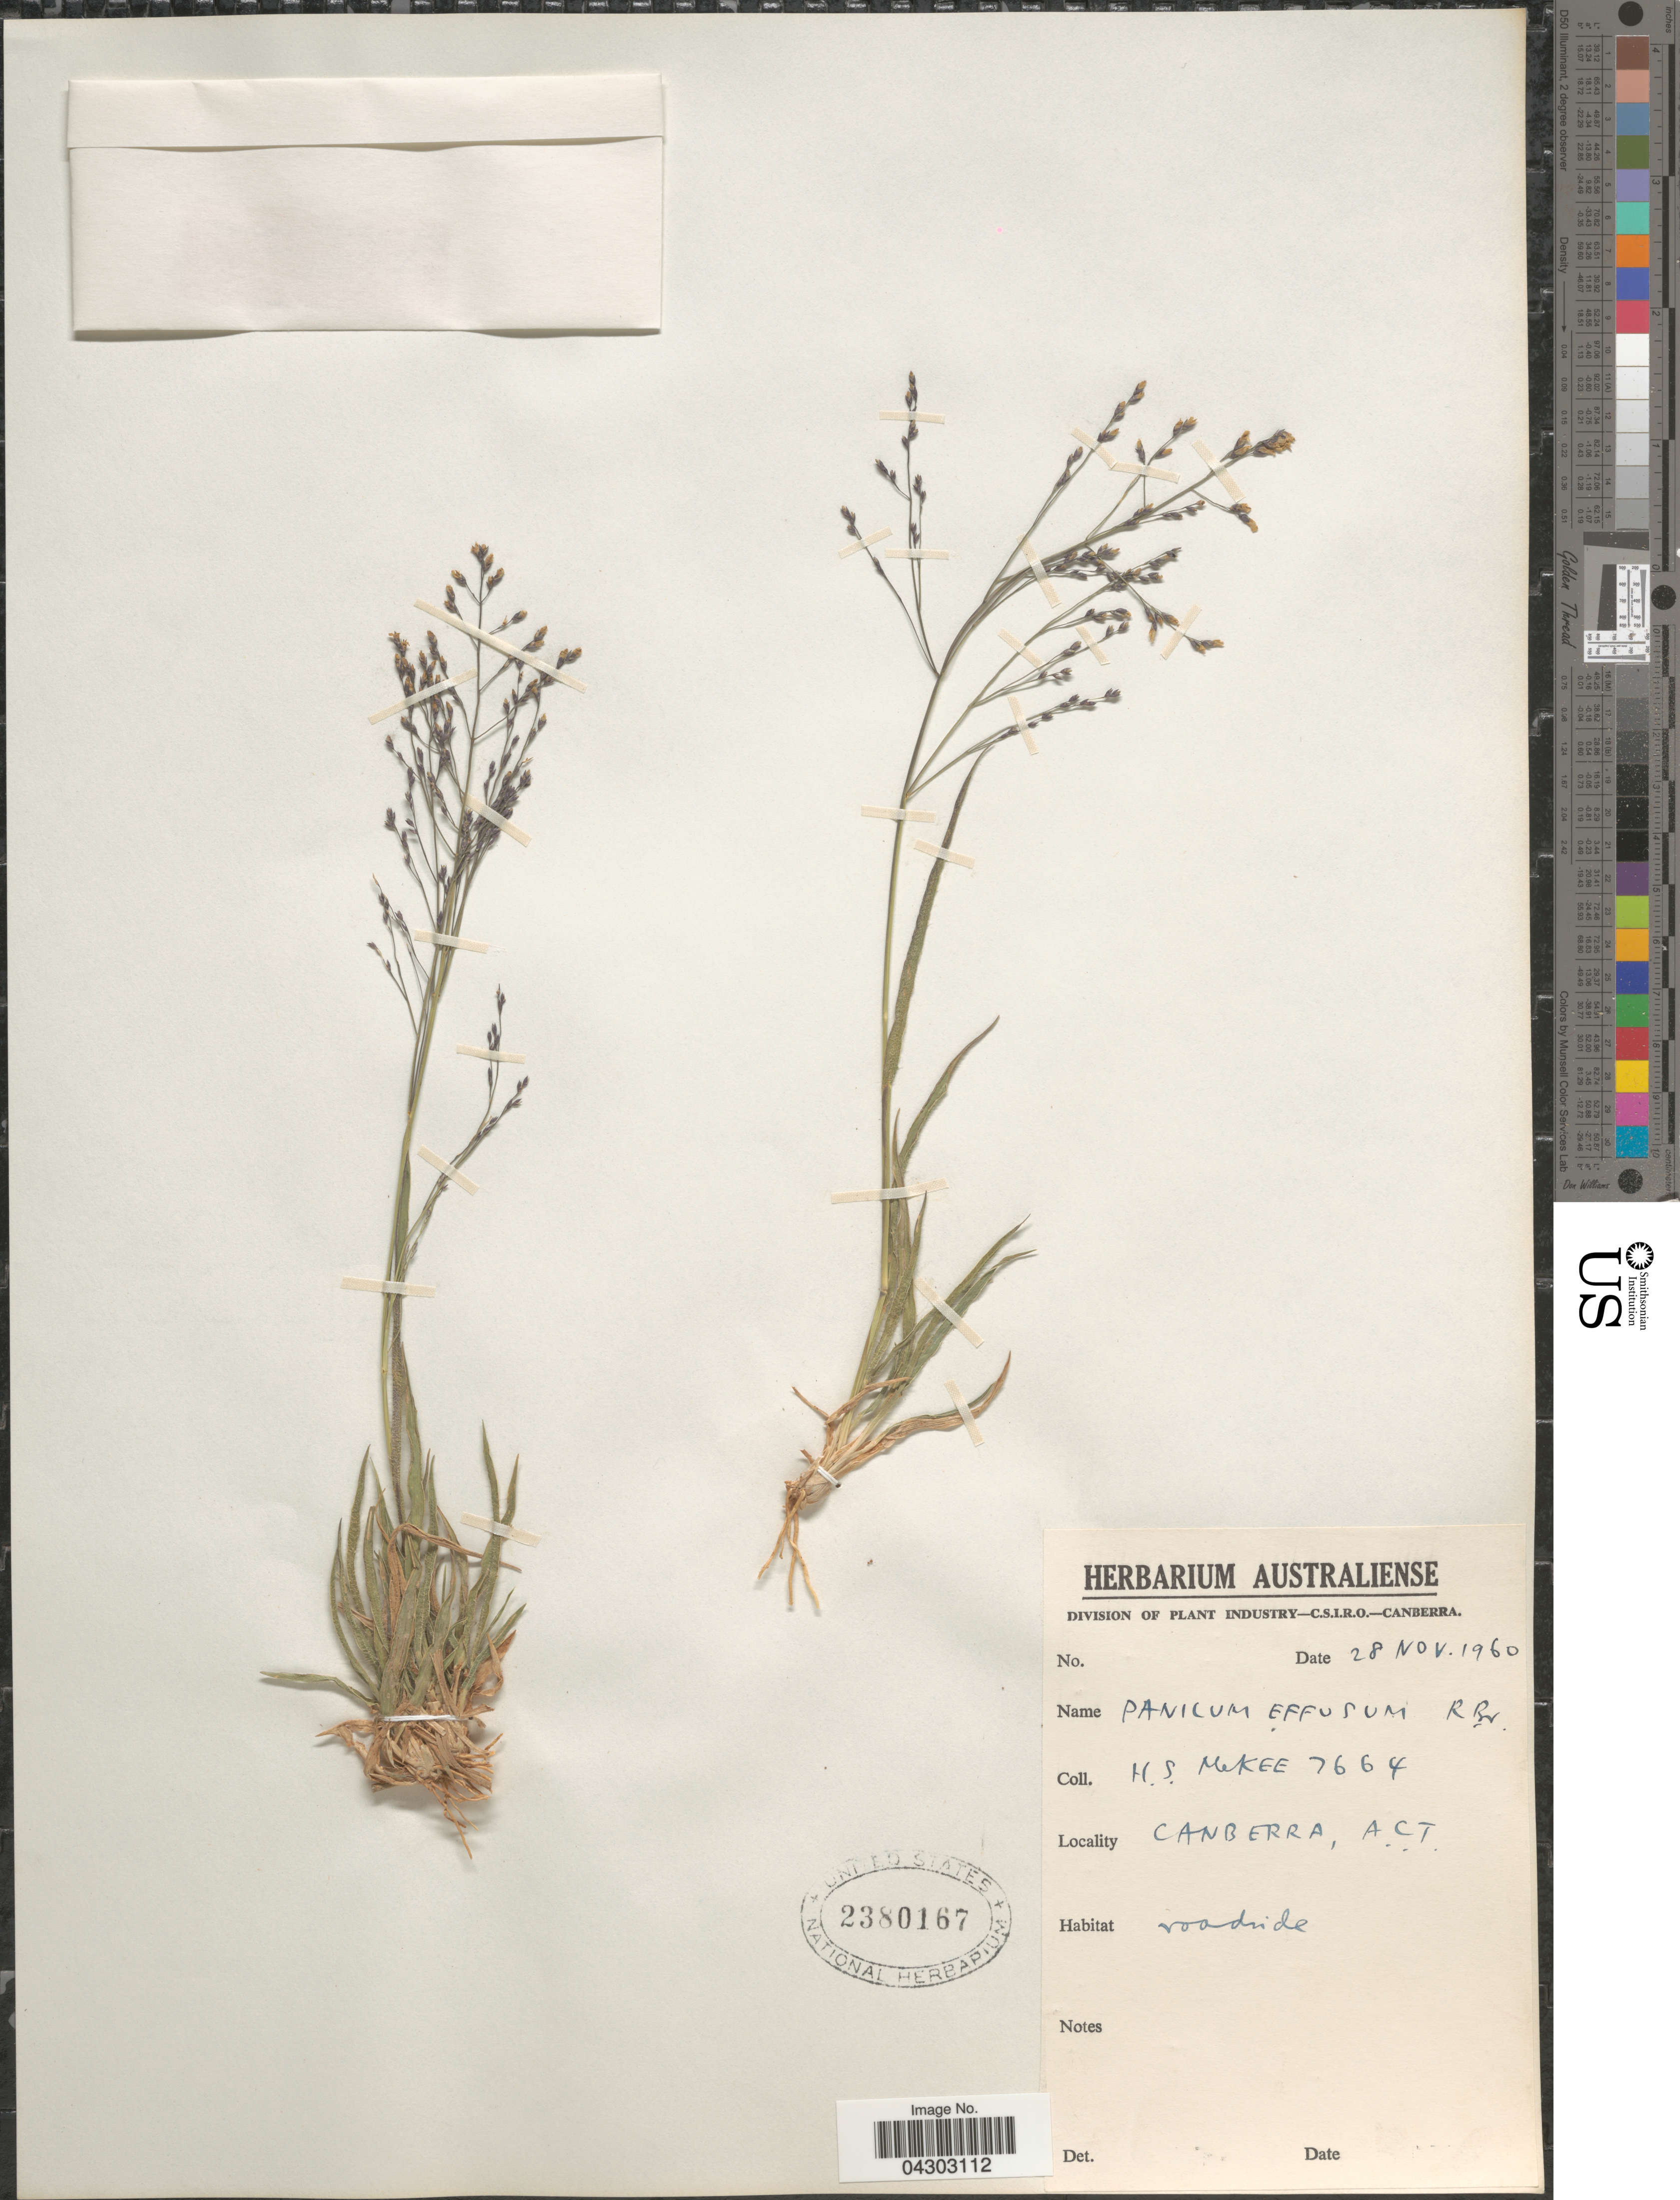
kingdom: Plantae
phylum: Tracheophyta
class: Liliopsida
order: Poales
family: Poaceae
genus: Panicum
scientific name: Panicum effusum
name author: R. Br.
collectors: H. S. McKee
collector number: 7664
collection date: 1960-11-28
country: Australia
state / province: New South Wales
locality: Canberra, A.C.T.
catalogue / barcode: US 2380167